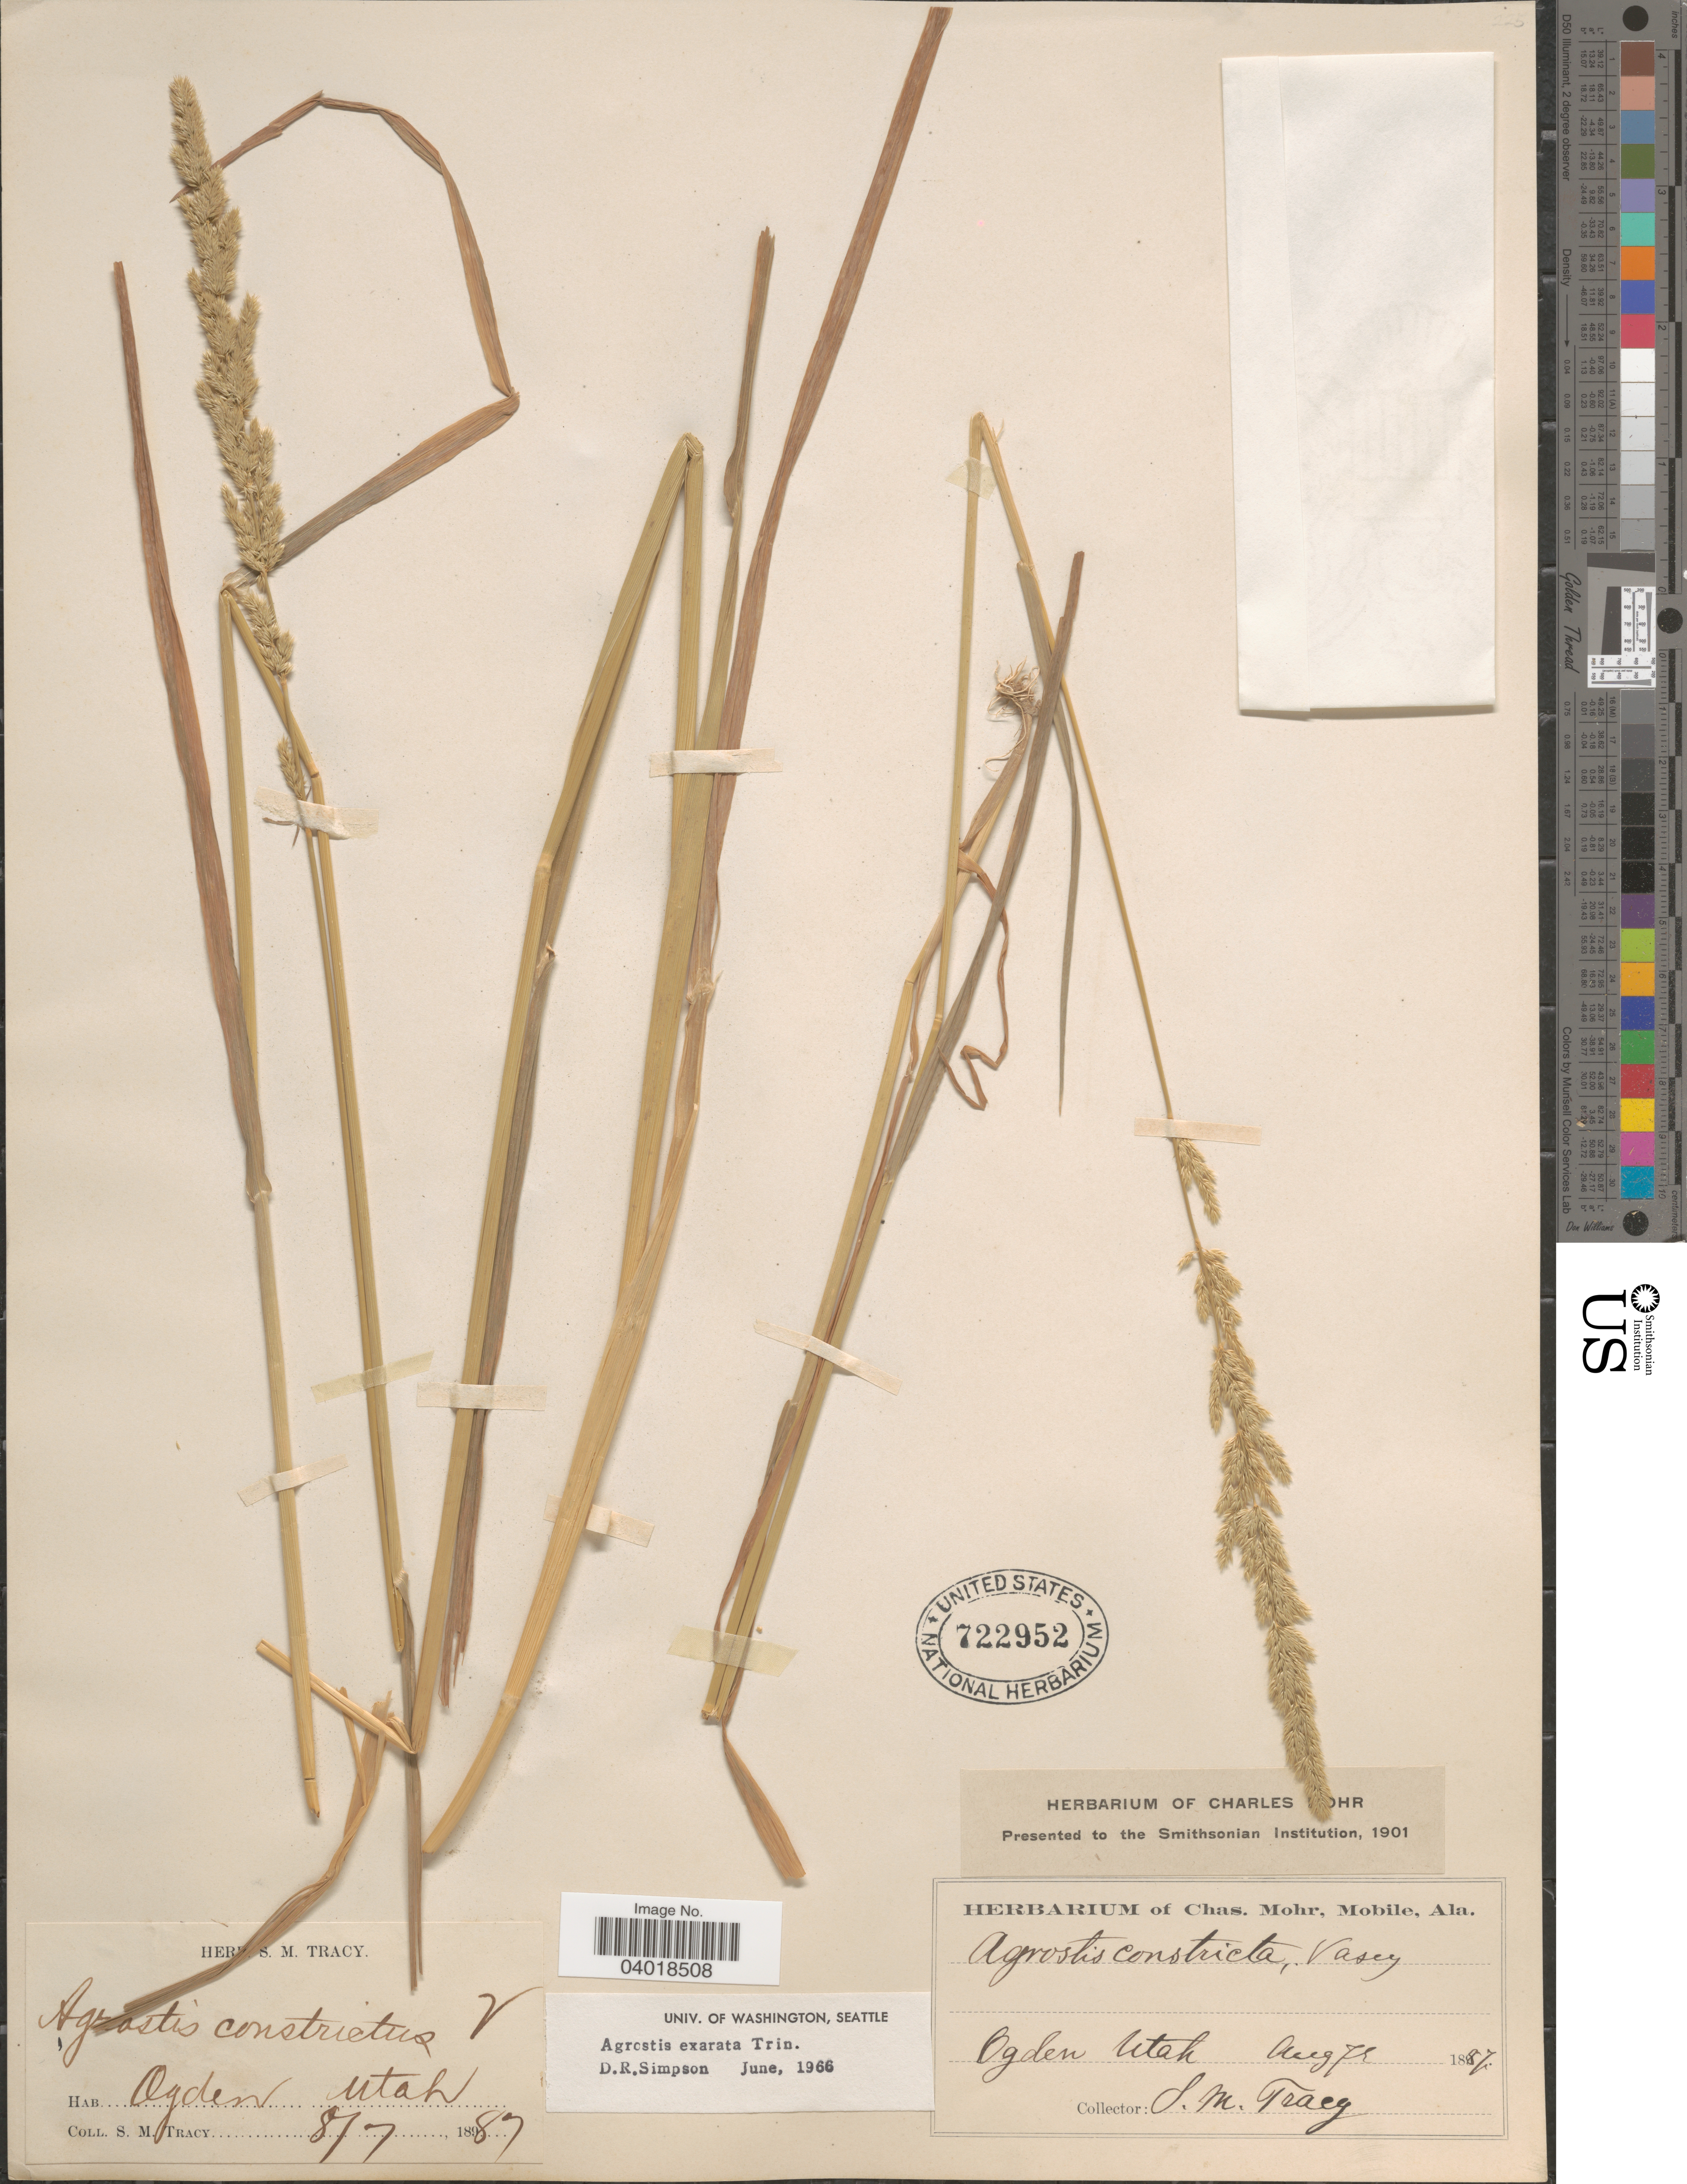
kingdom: Plantae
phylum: Tracheophyta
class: Liliopsida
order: Poales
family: Poaceae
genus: Agrostis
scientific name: Agrostis exarata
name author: Trin.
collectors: S. M. Tracy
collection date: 1887-08-07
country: United States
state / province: Utah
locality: Ogden.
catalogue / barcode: US 722952